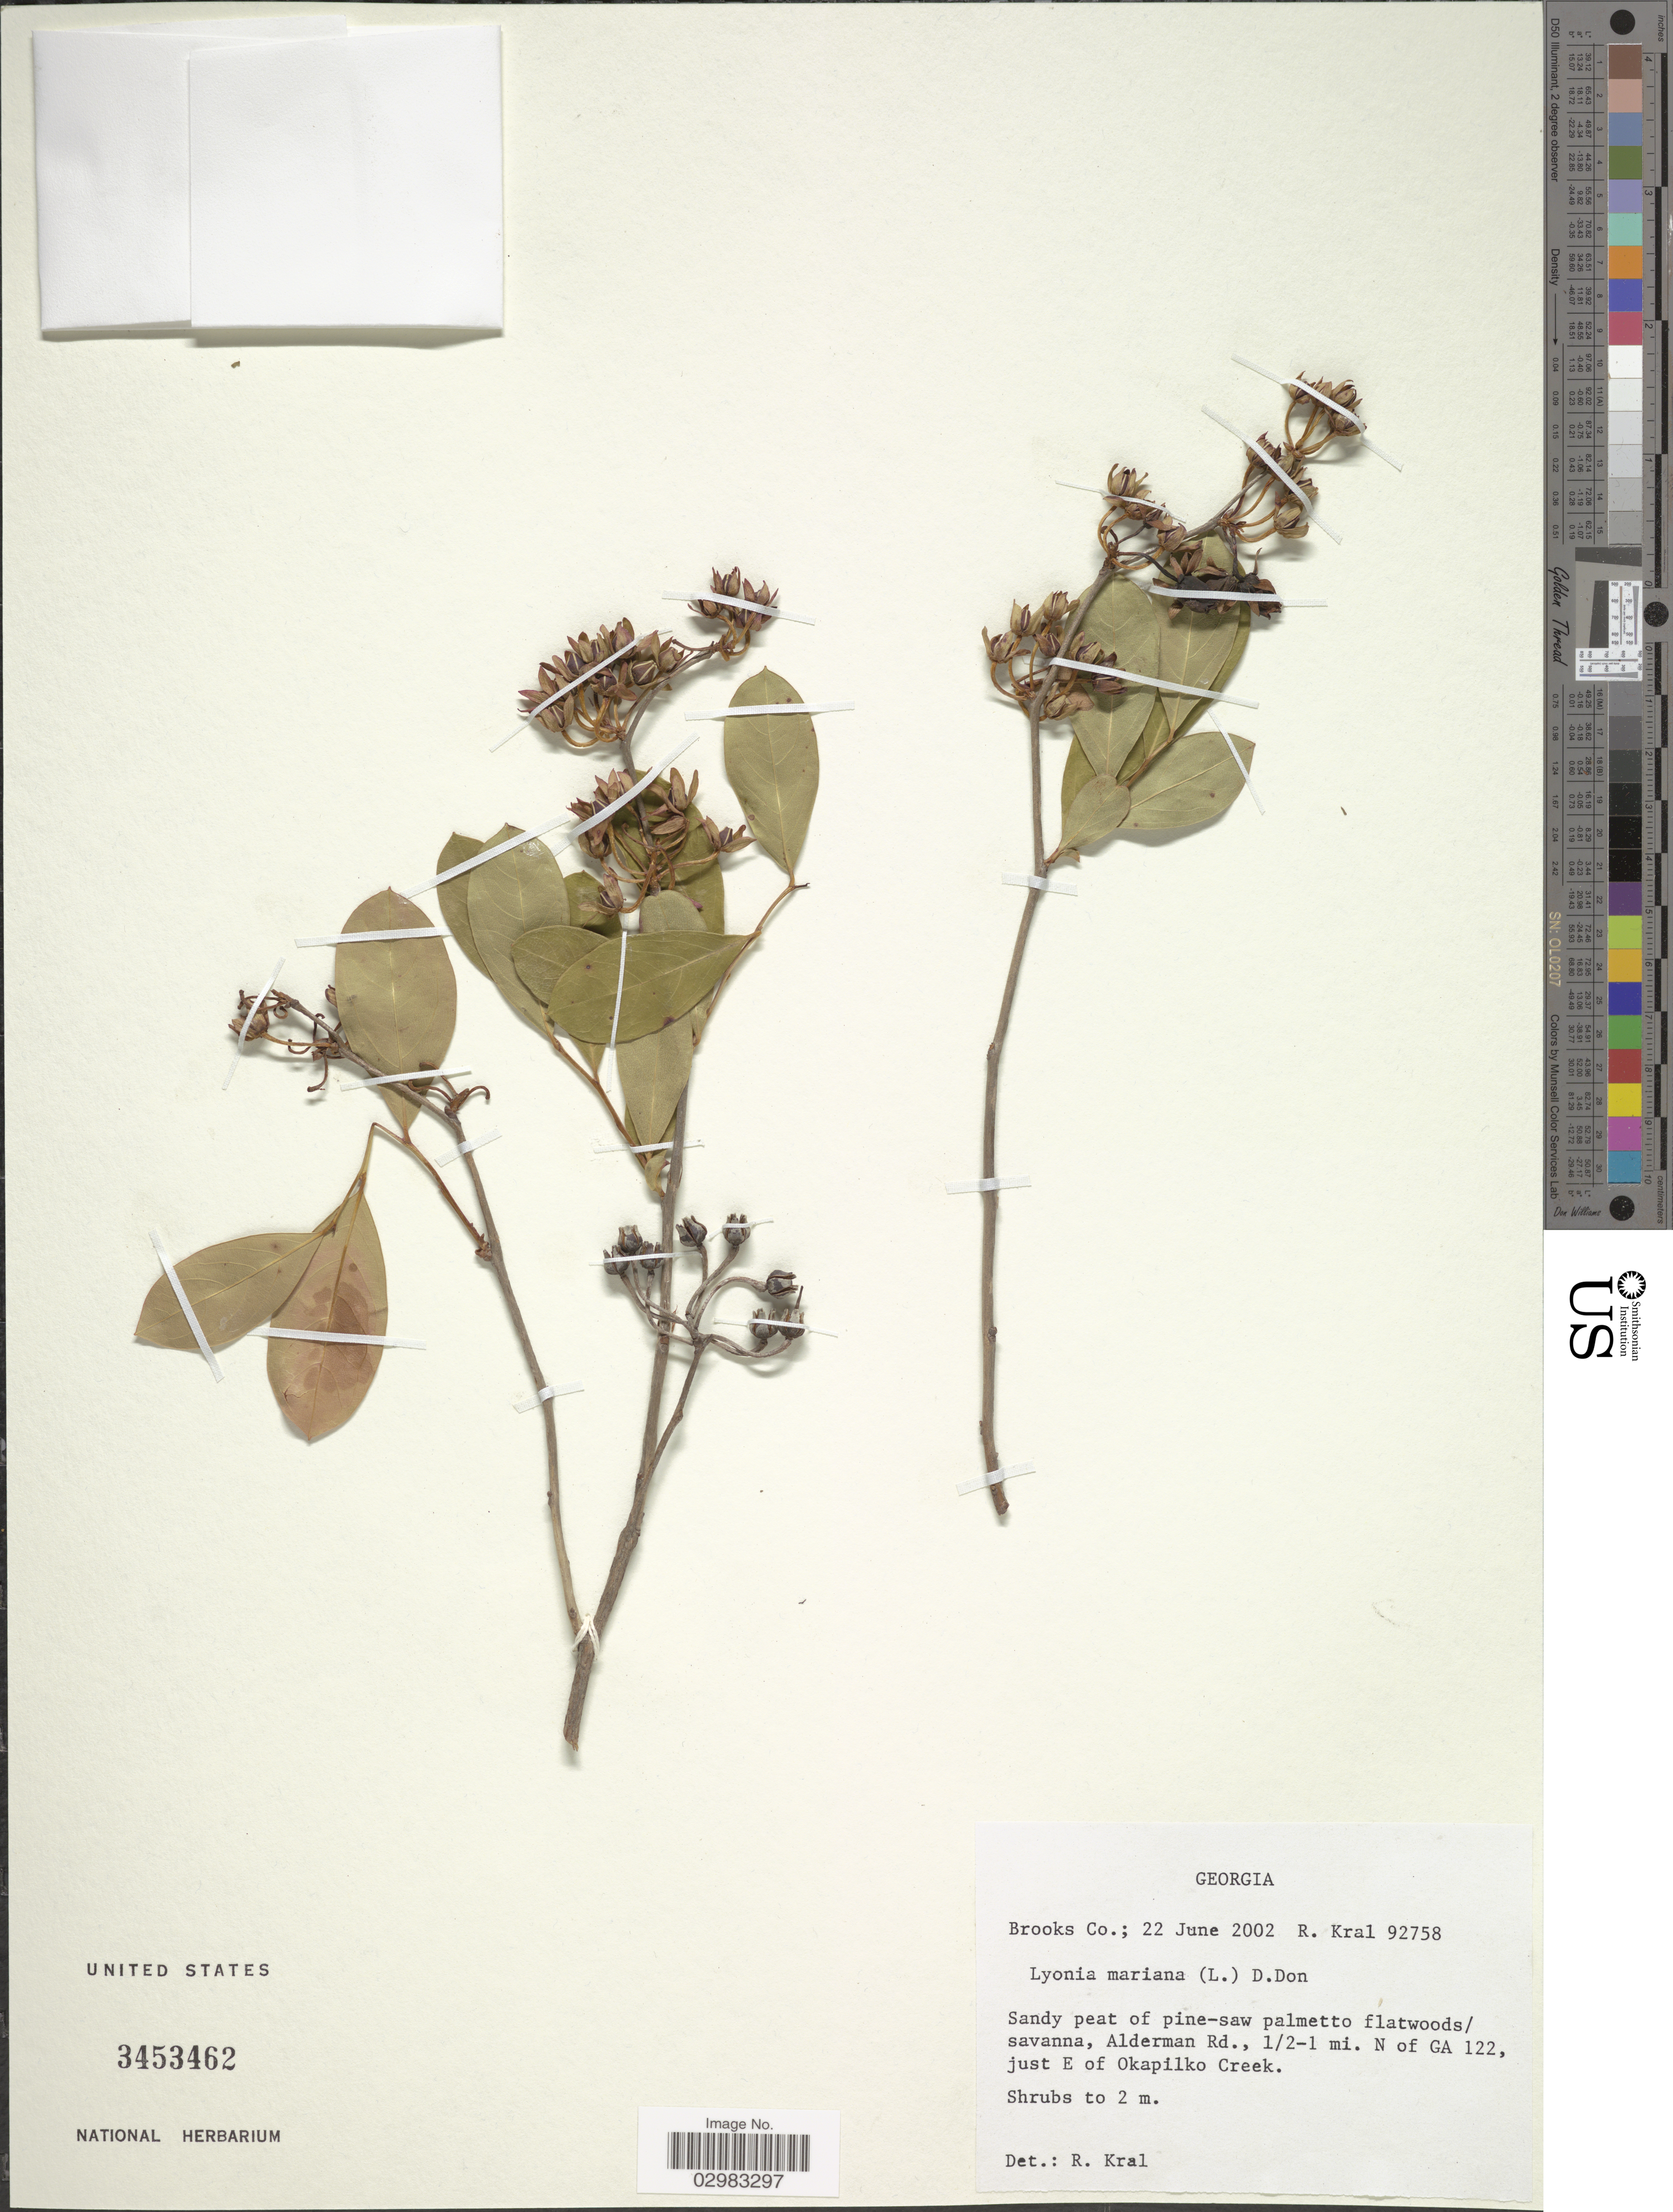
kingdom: Plantae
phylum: Tracheophyta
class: Magnoliopsida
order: Ericales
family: Ericaceae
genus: Lyonia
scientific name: Lyonia mariana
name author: (L.) D. Don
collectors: R. Kral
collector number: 92758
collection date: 2002-06-22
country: United States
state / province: Georgia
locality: Brooks Co. Alderman Rd., 1/2-1 mi. N of GA 122, just E of Okapilko Creek.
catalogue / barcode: US 3453462